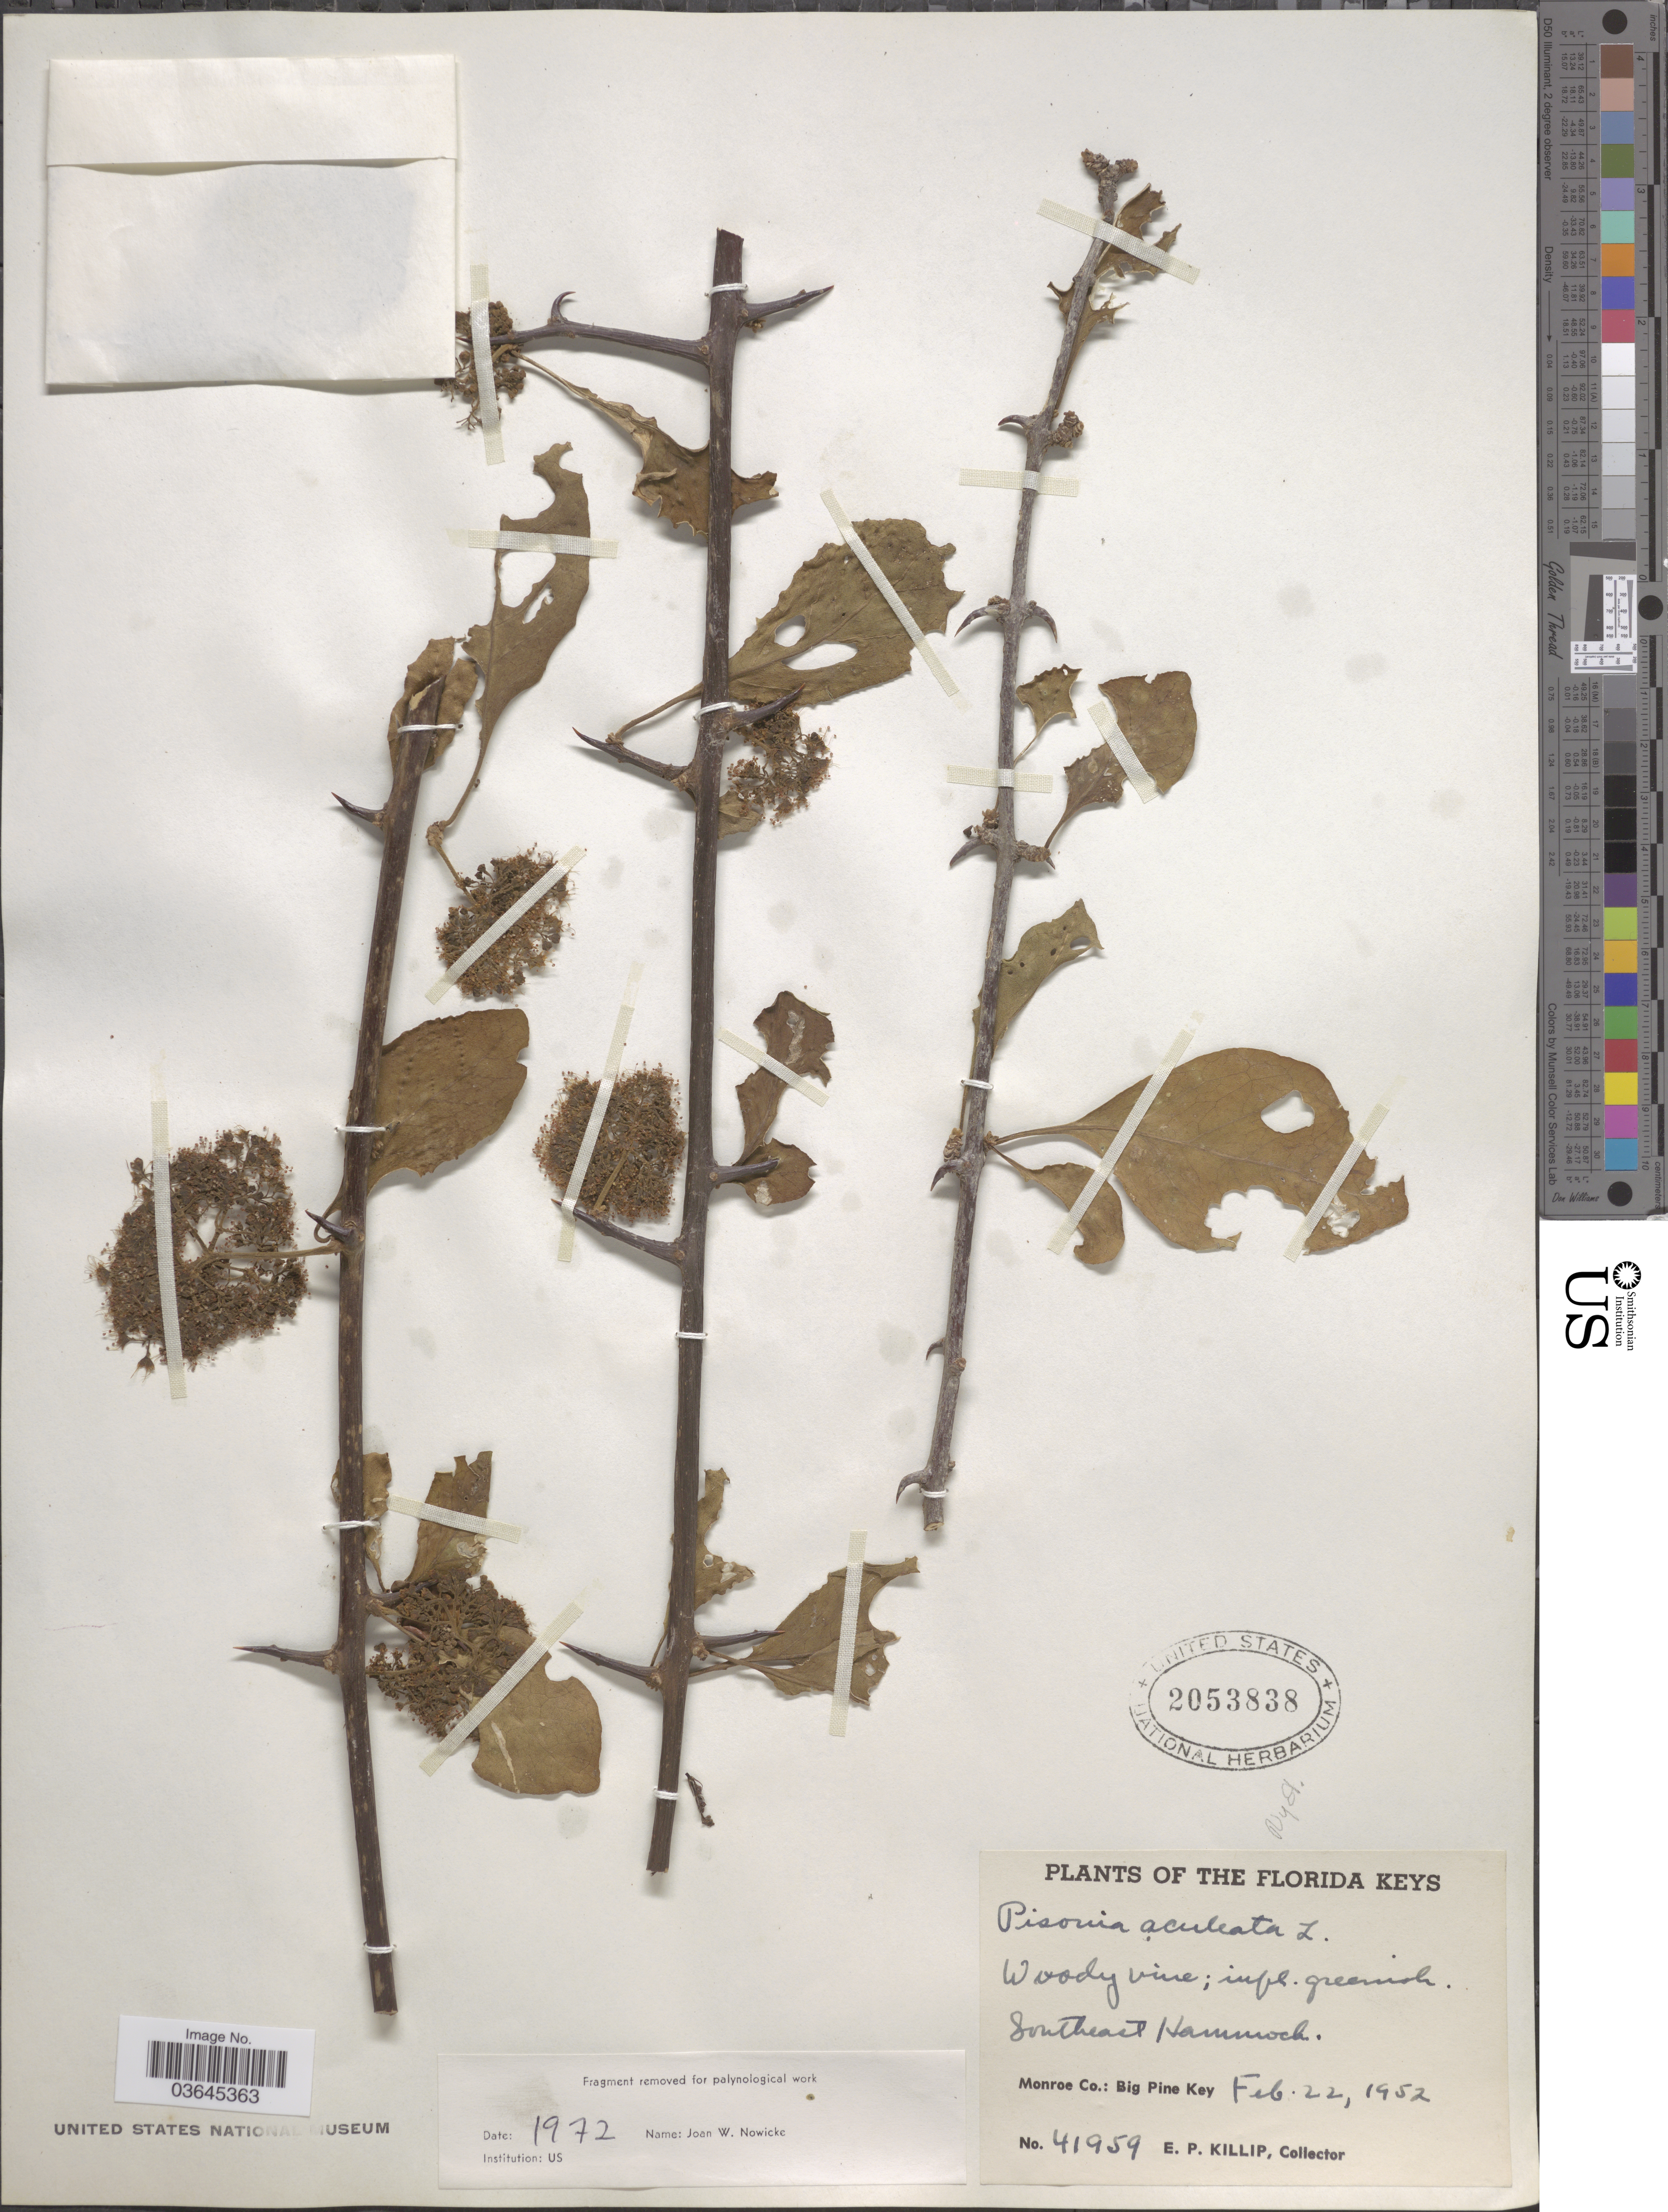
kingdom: Plantae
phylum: Tracheophyta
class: Magnoliopsida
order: Caryophyllales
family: Nyctaginaceae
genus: Pisonia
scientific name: Pisonia aculeata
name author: L.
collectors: E. P. Killip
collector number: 41959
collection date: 1952-02-22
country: United States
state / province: Florida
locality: The Florida Keys. Southeast Hammock. Monroe Co.: Big Pine Key.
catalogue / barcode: US 2053838